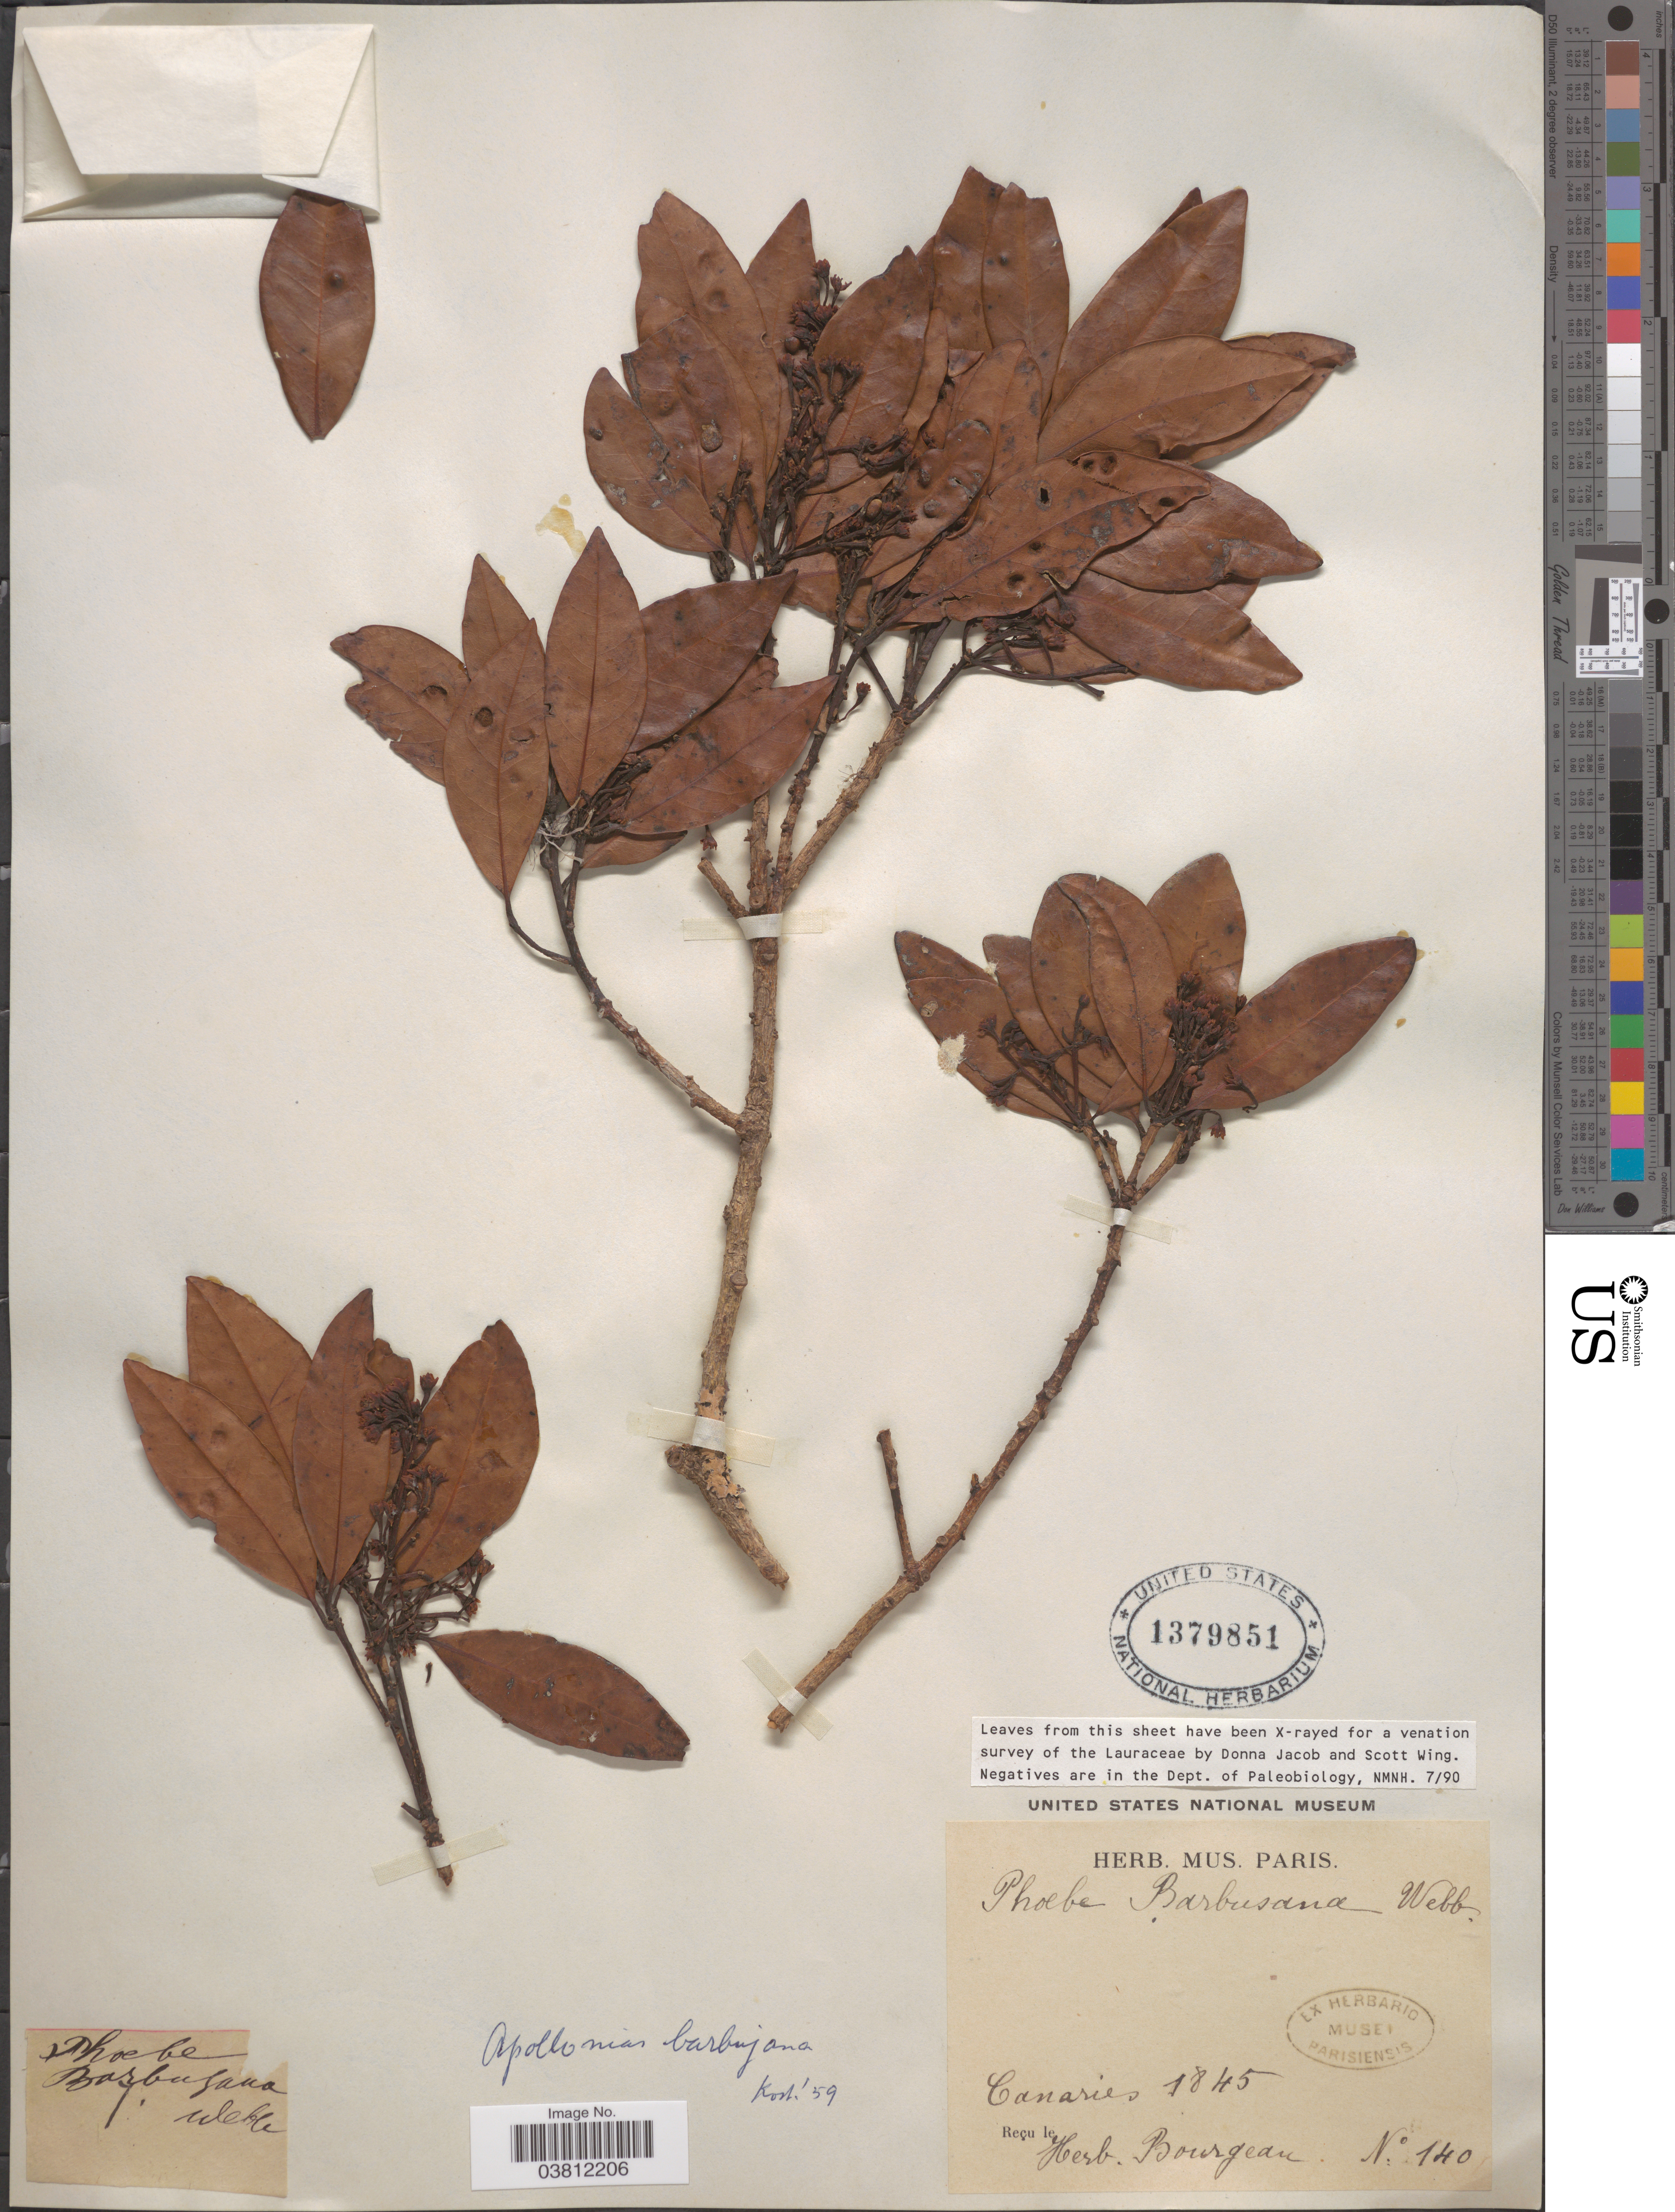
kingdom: Plantae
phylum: Tracheophyta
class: Magnoliopsida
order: Laurales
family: Lauraceae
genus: Apollonias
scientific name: Apollonias canariensis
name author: (Willd.) Nees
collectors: Ex herb Bourgeau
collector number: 140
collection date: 1845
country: Spain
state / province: Canarias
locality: Canaries.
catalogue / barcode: US 1379851